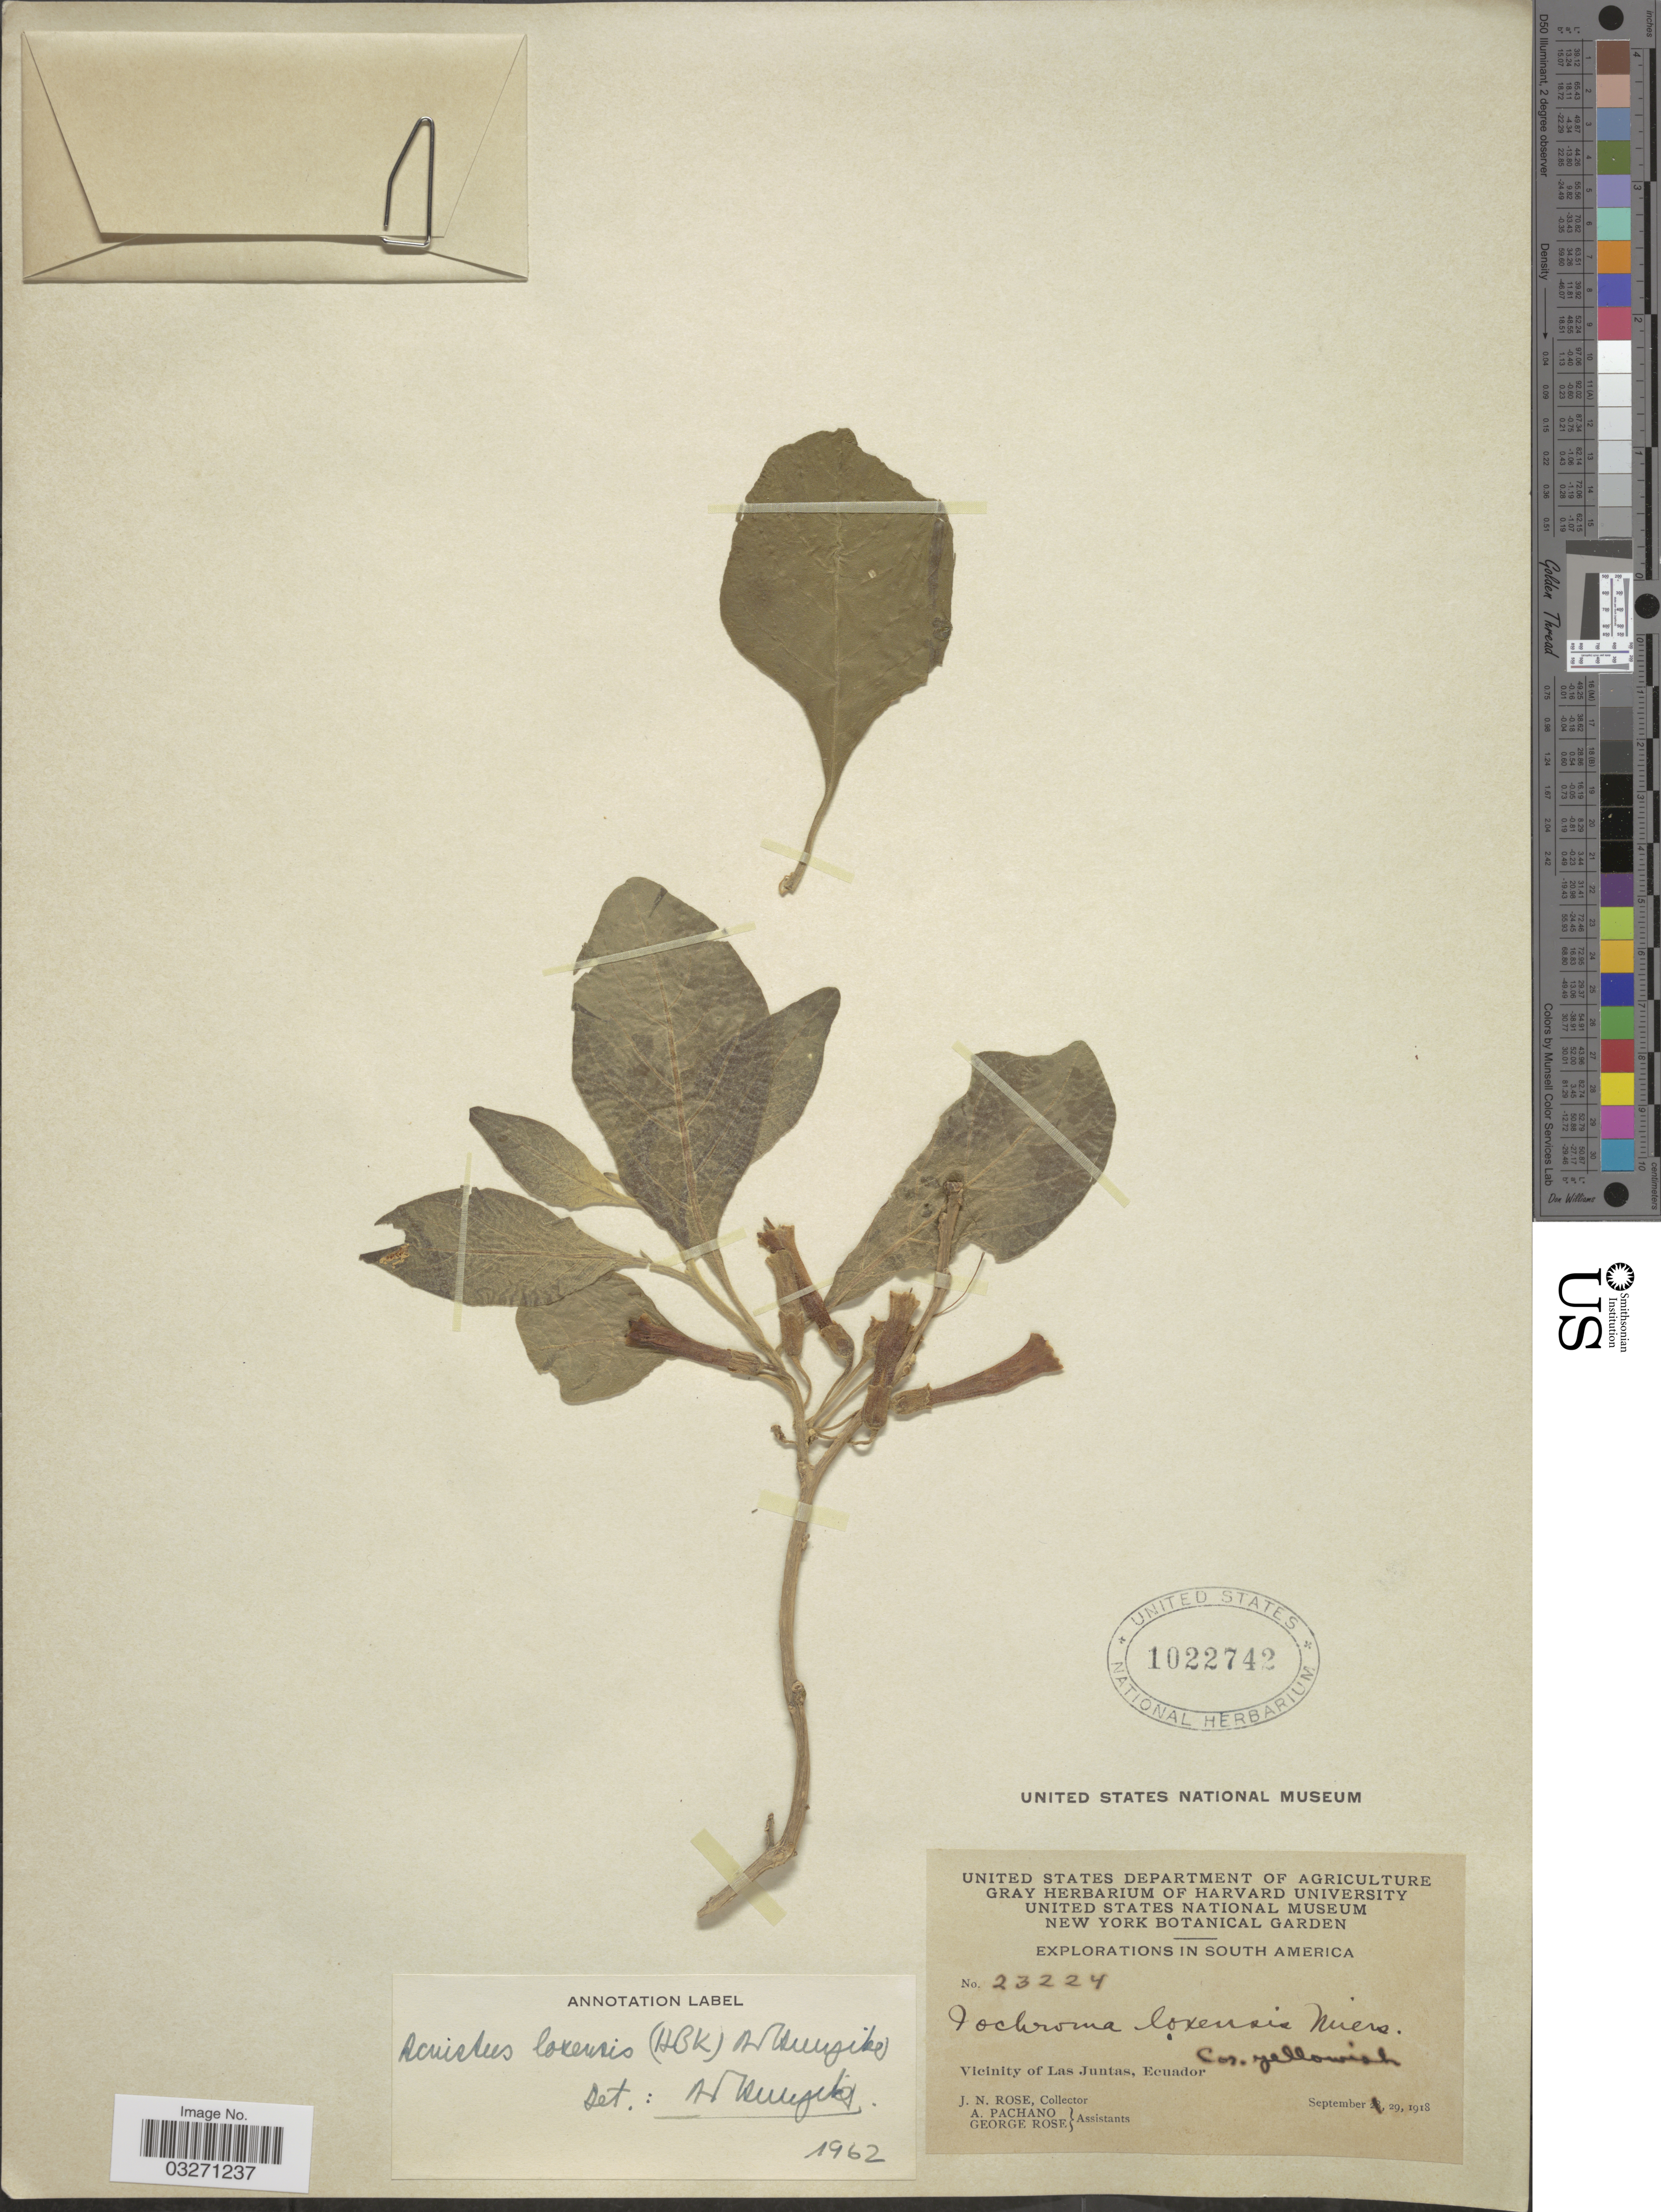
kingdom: Plantae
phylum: Tracheophyta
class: Magnoliopsida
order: Solanales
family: Solanaceae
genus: Acnistus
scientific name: Acnistus loxensis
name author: (Kunth) Hunz.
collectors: J. N. Rose, A. Pachano & G. Rose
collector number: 23224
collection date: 1918-09-29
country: Ecuador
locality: Vicinity of Las Juntas.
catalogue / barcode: US 1022742